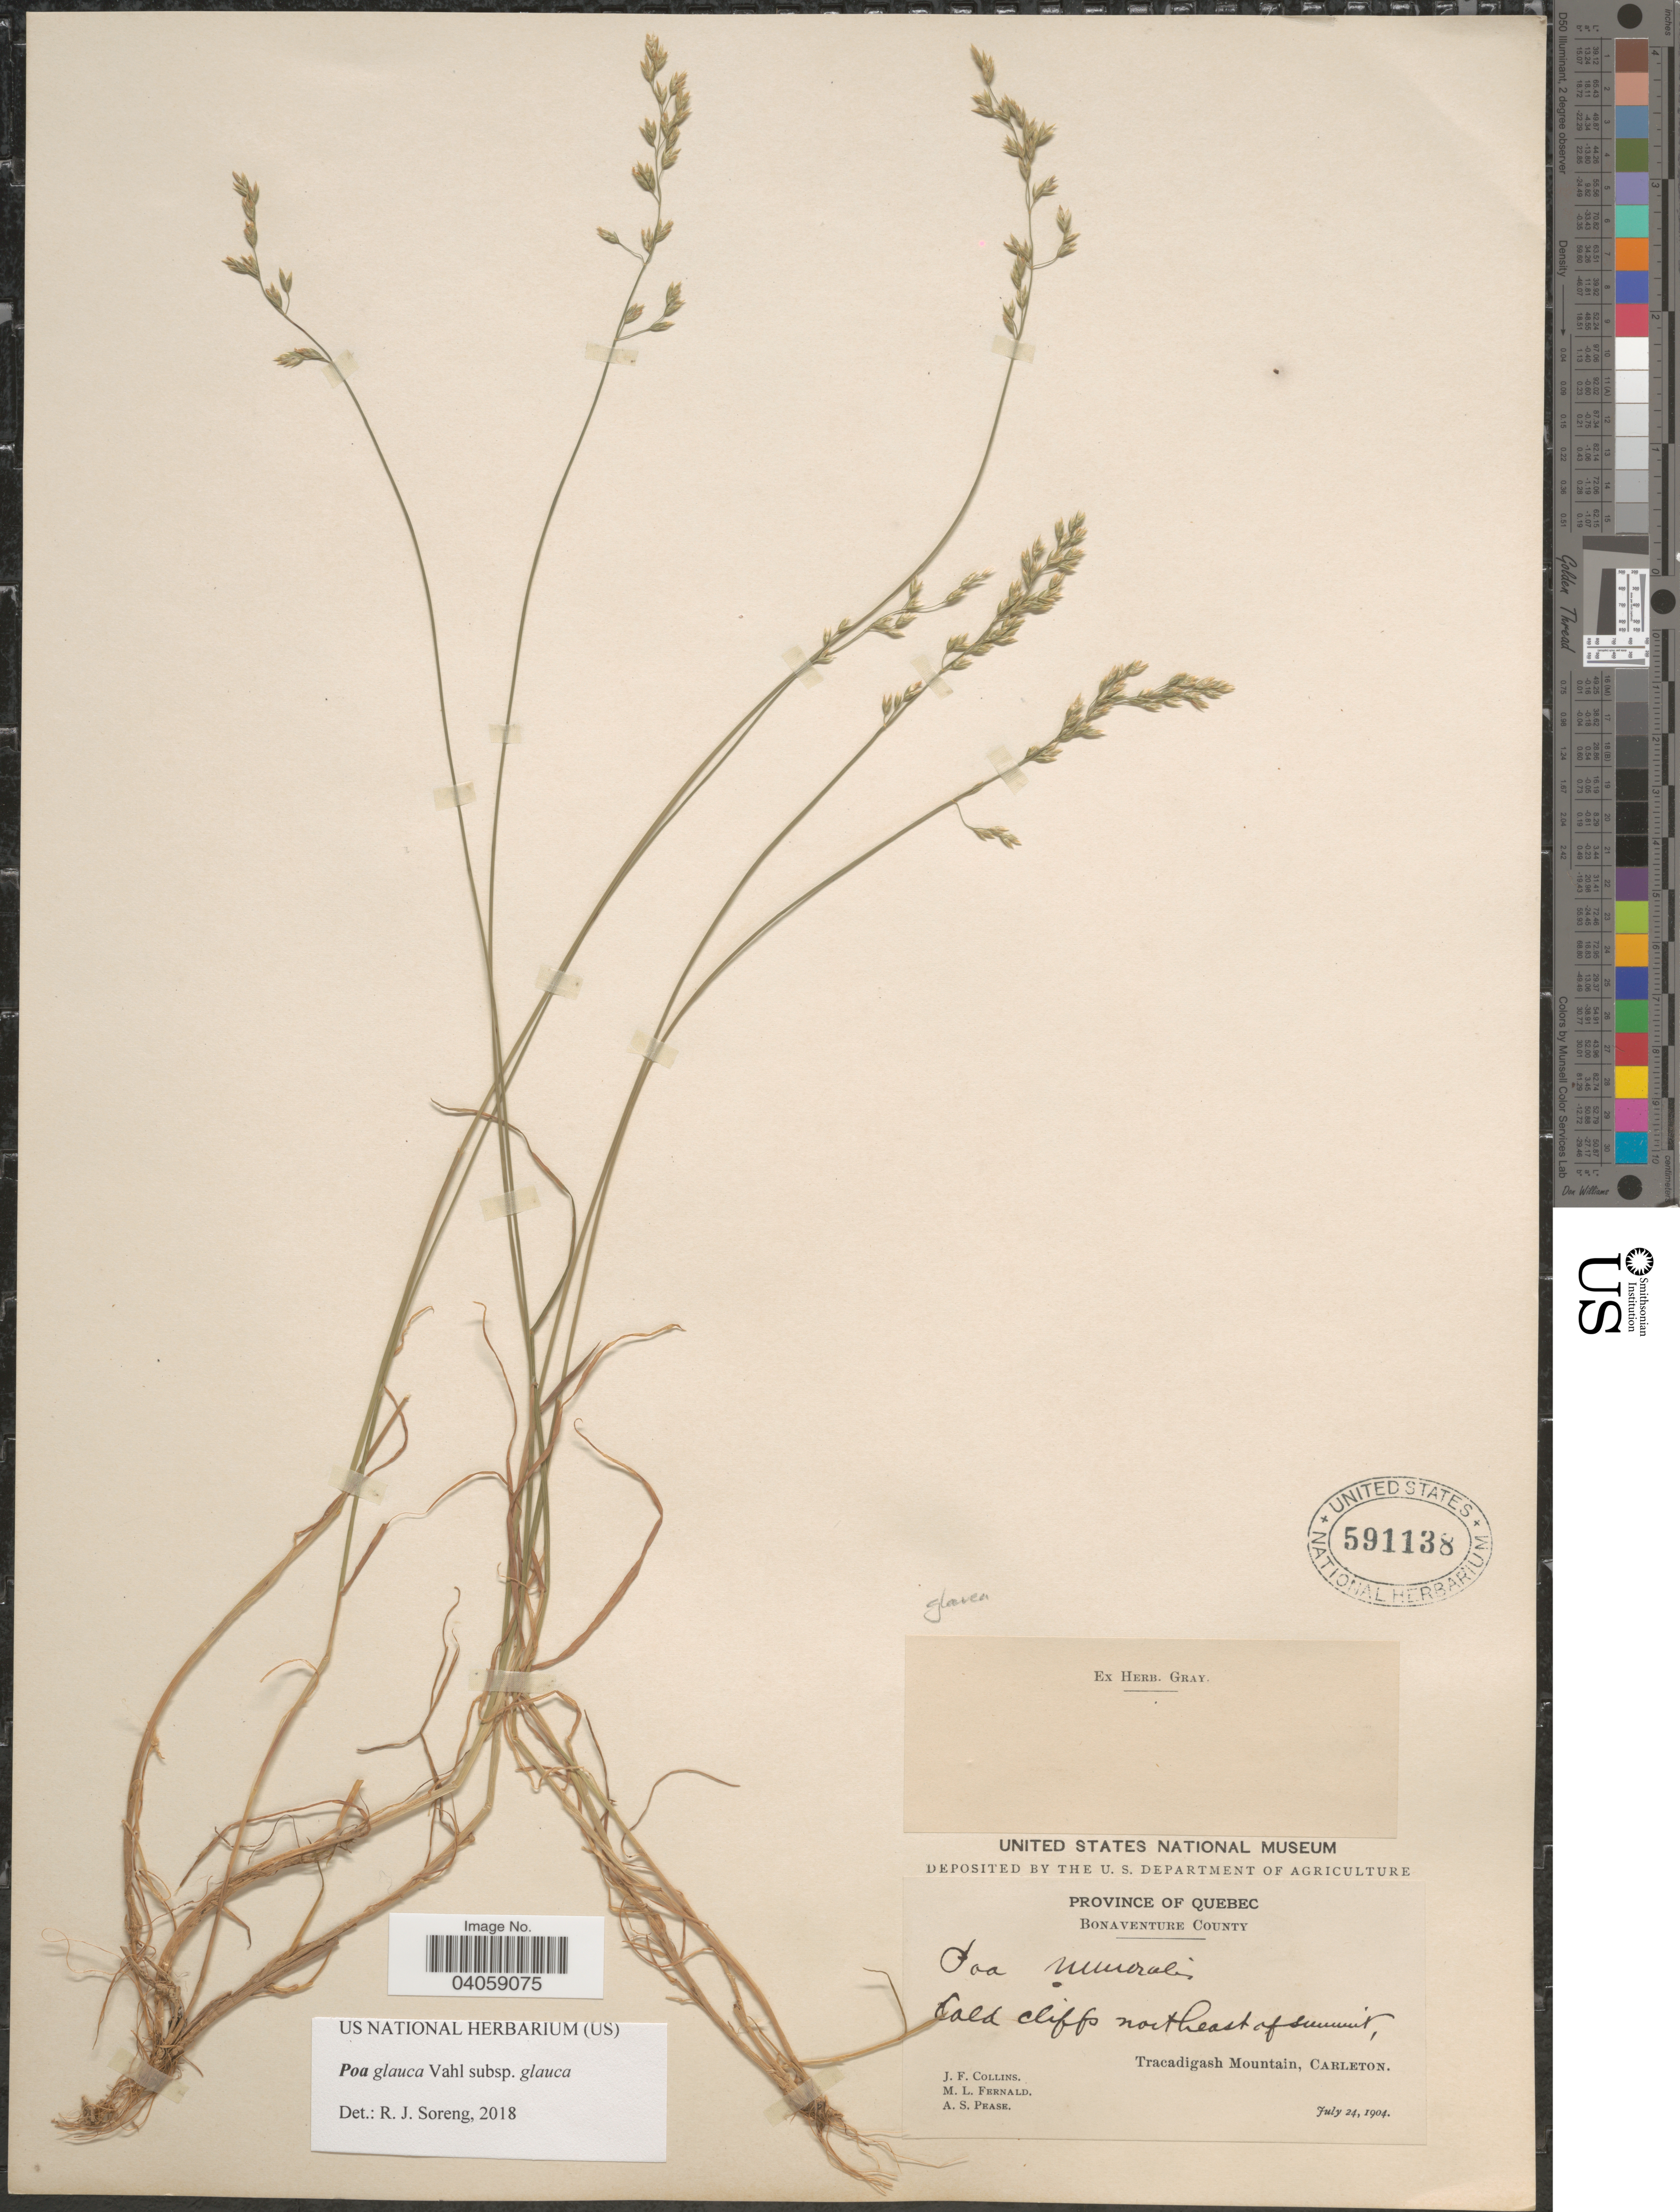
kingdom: Plantae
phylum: Tracheophyta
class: Liliopsida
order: Poales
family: Poaceae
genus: Poa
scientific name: Poa glauca subsp. glauca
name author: Vahl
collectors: J. Collins, M. L. Fernald & A. S. Pease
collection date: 1904-07-24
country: Canada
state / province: Quebec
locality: Bonaventure County. Cold cliffs northeast of summit, Tracadigash Mountain, Carleton.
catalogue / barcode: US 591138